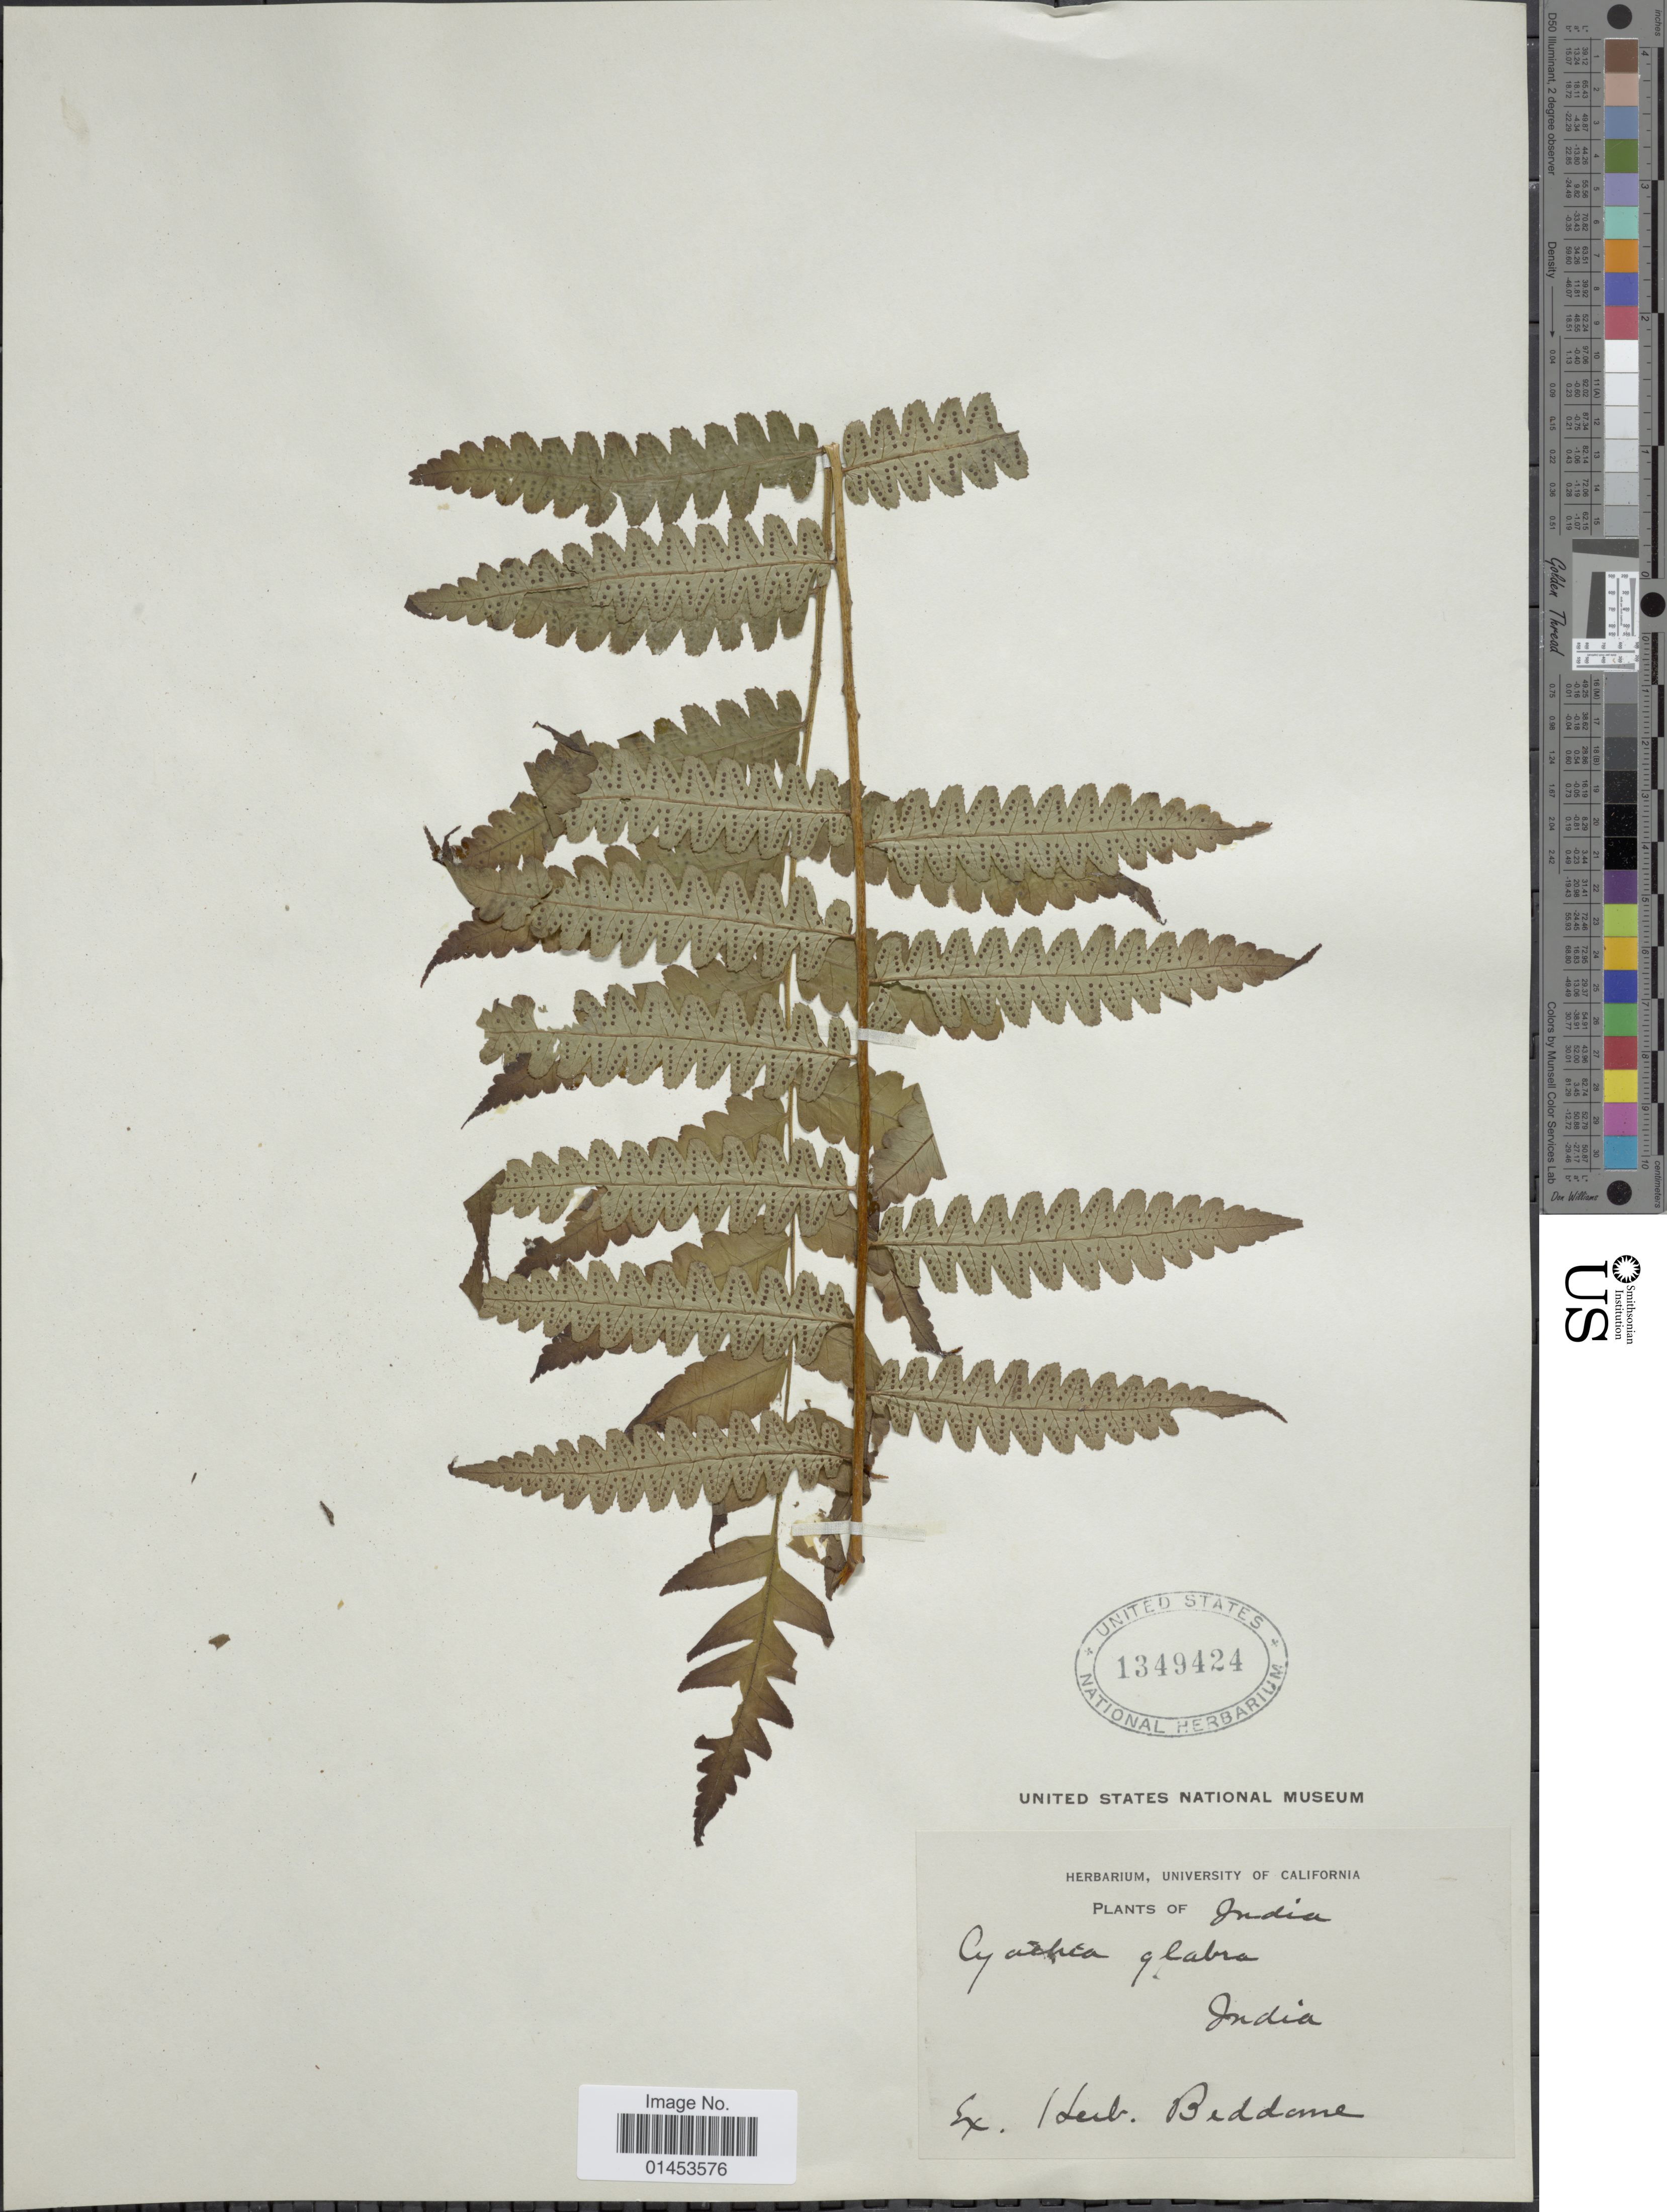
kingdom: Plantae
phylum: Tracheophyta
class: Polypodiopsida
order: Cyatheales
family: Cyatheaceae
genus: Cyathea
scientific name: Cyathea gigantea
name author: (Wall. ex Hook.) Holttum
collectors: ex herb. Beddome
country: India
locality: India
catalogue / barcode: US 1349424